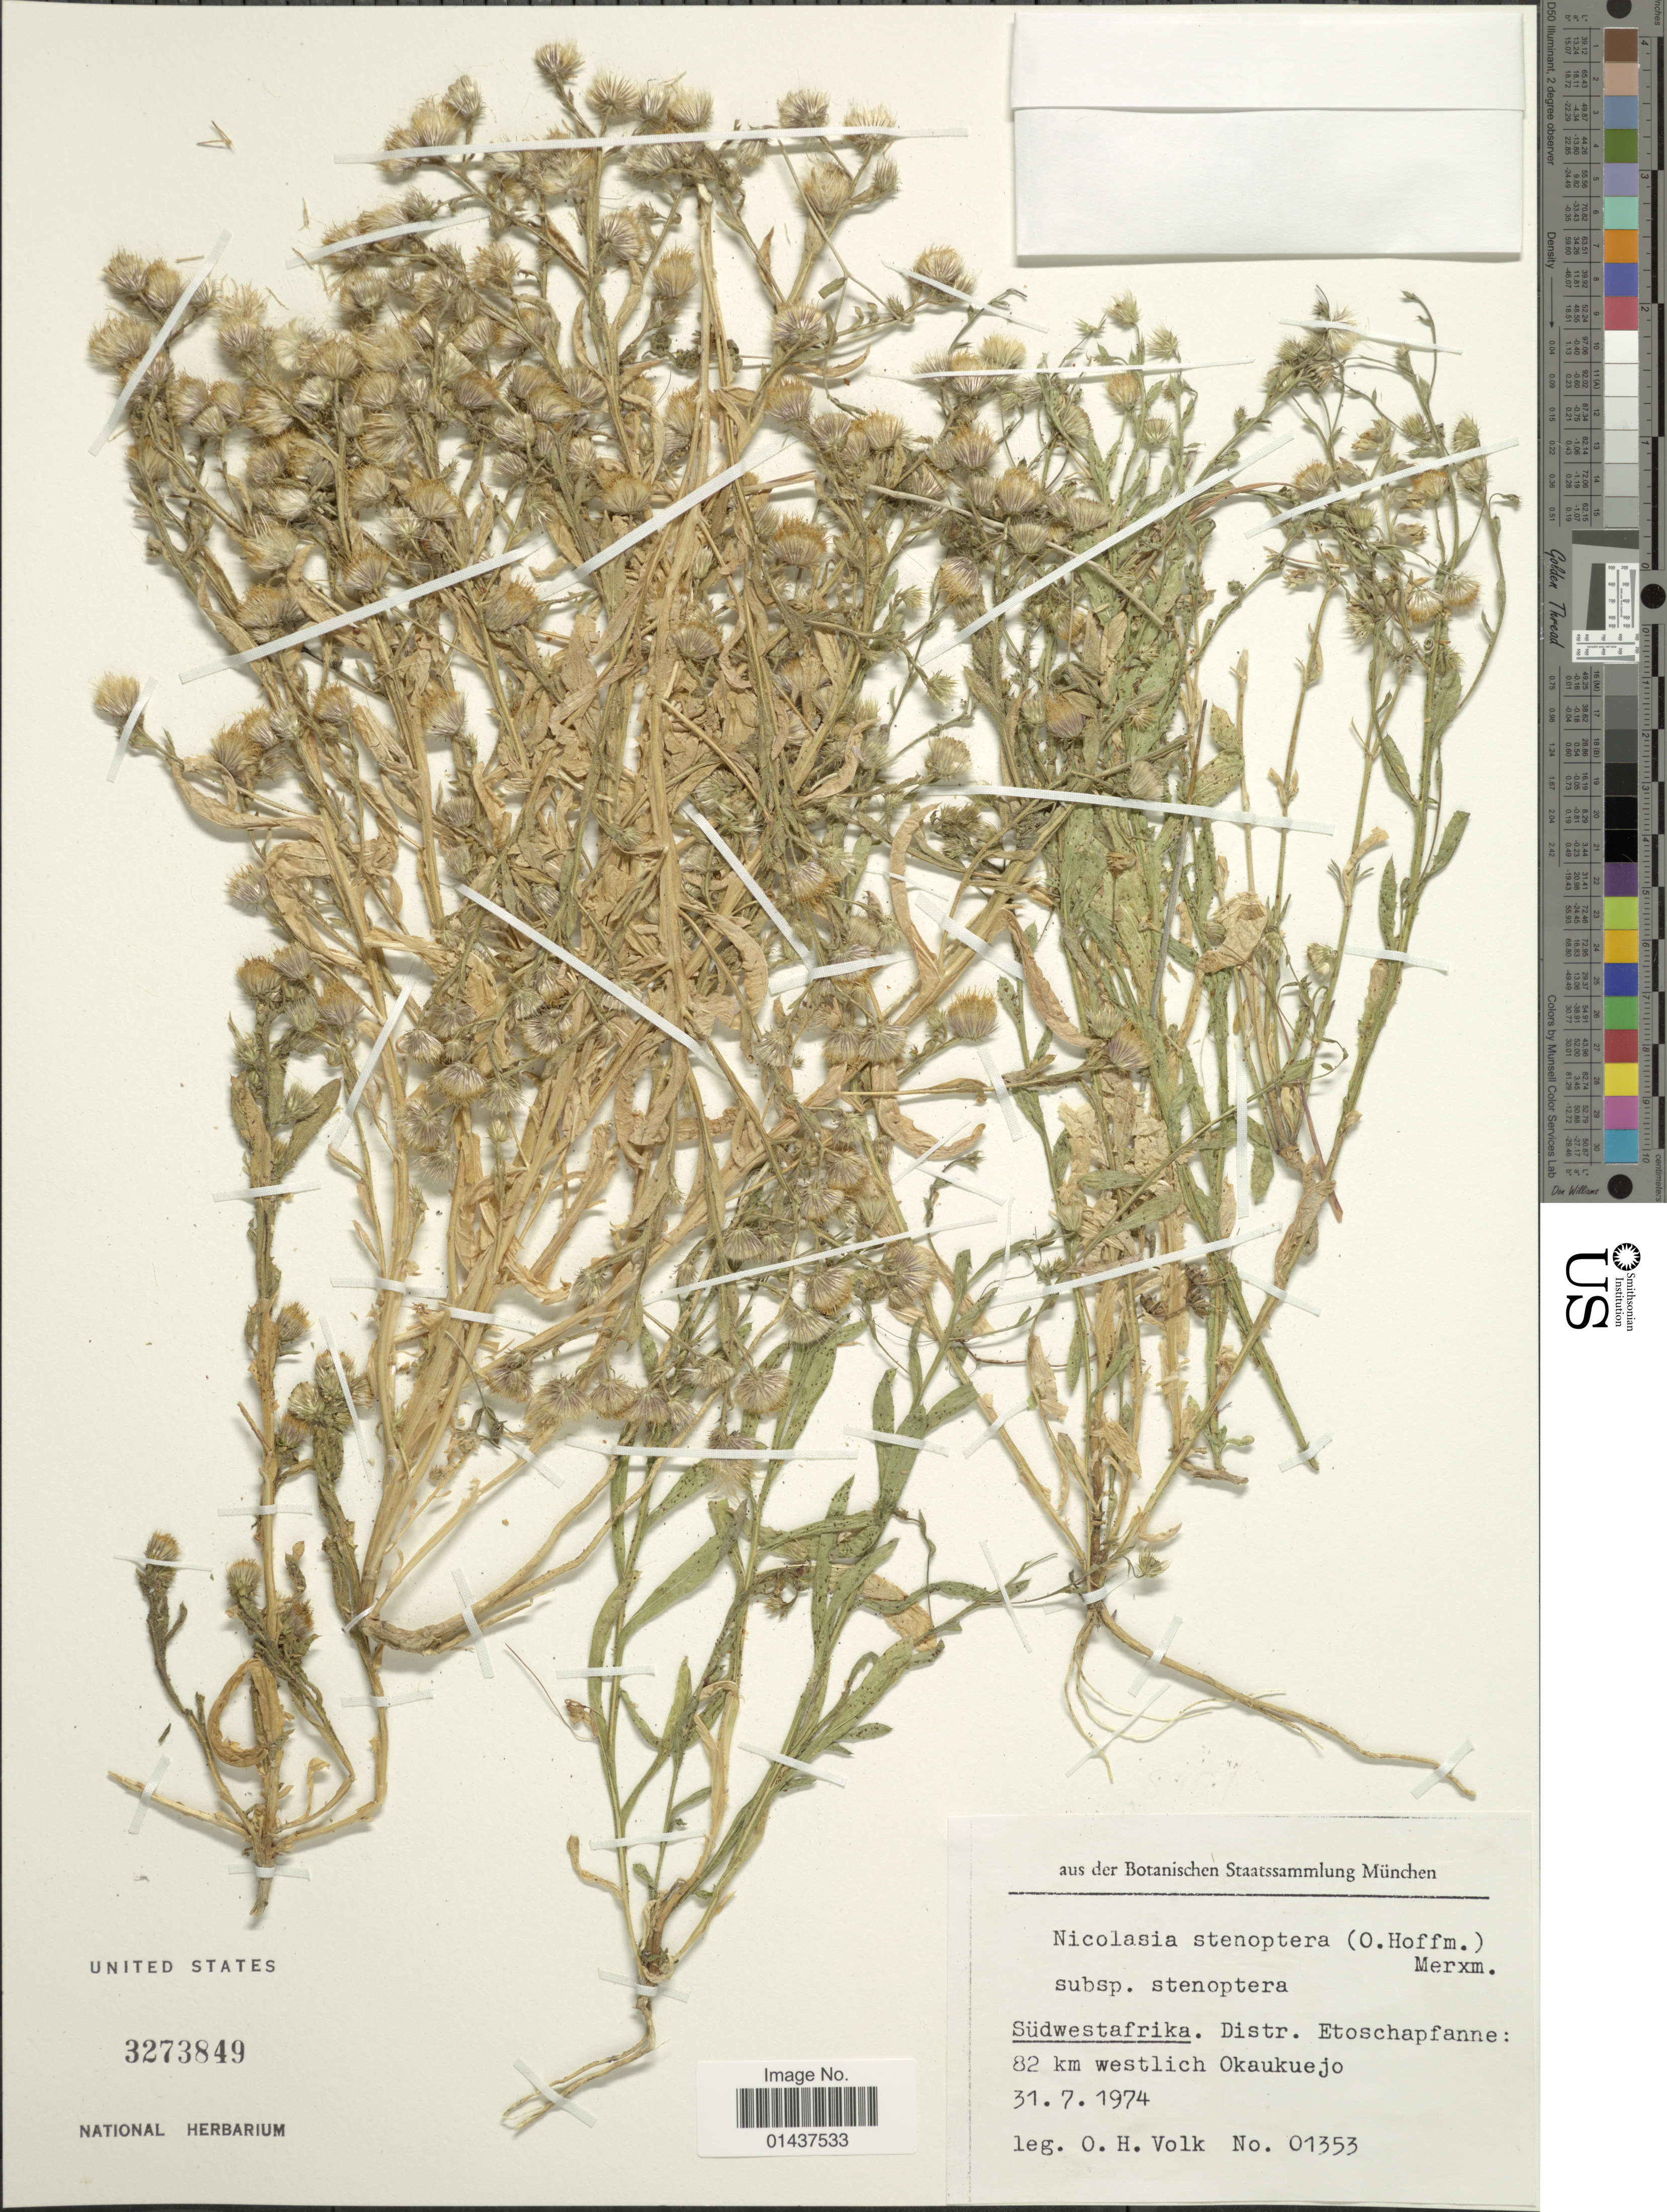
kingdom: Plantae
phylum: Tracheophyta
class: Magnoliopsida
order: Asterales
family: Asteraceae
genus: Nicolasia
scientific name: Nicolasia stenoptera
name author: (O. Hoffm.) O. Hoffm.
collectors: O. Volk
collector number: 01353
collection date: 1974-07-31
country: Namibia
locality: Südwestafrika. Distr. Etoschapfanne: 82 km westlich Okaukuejo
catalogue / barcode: US 3273849